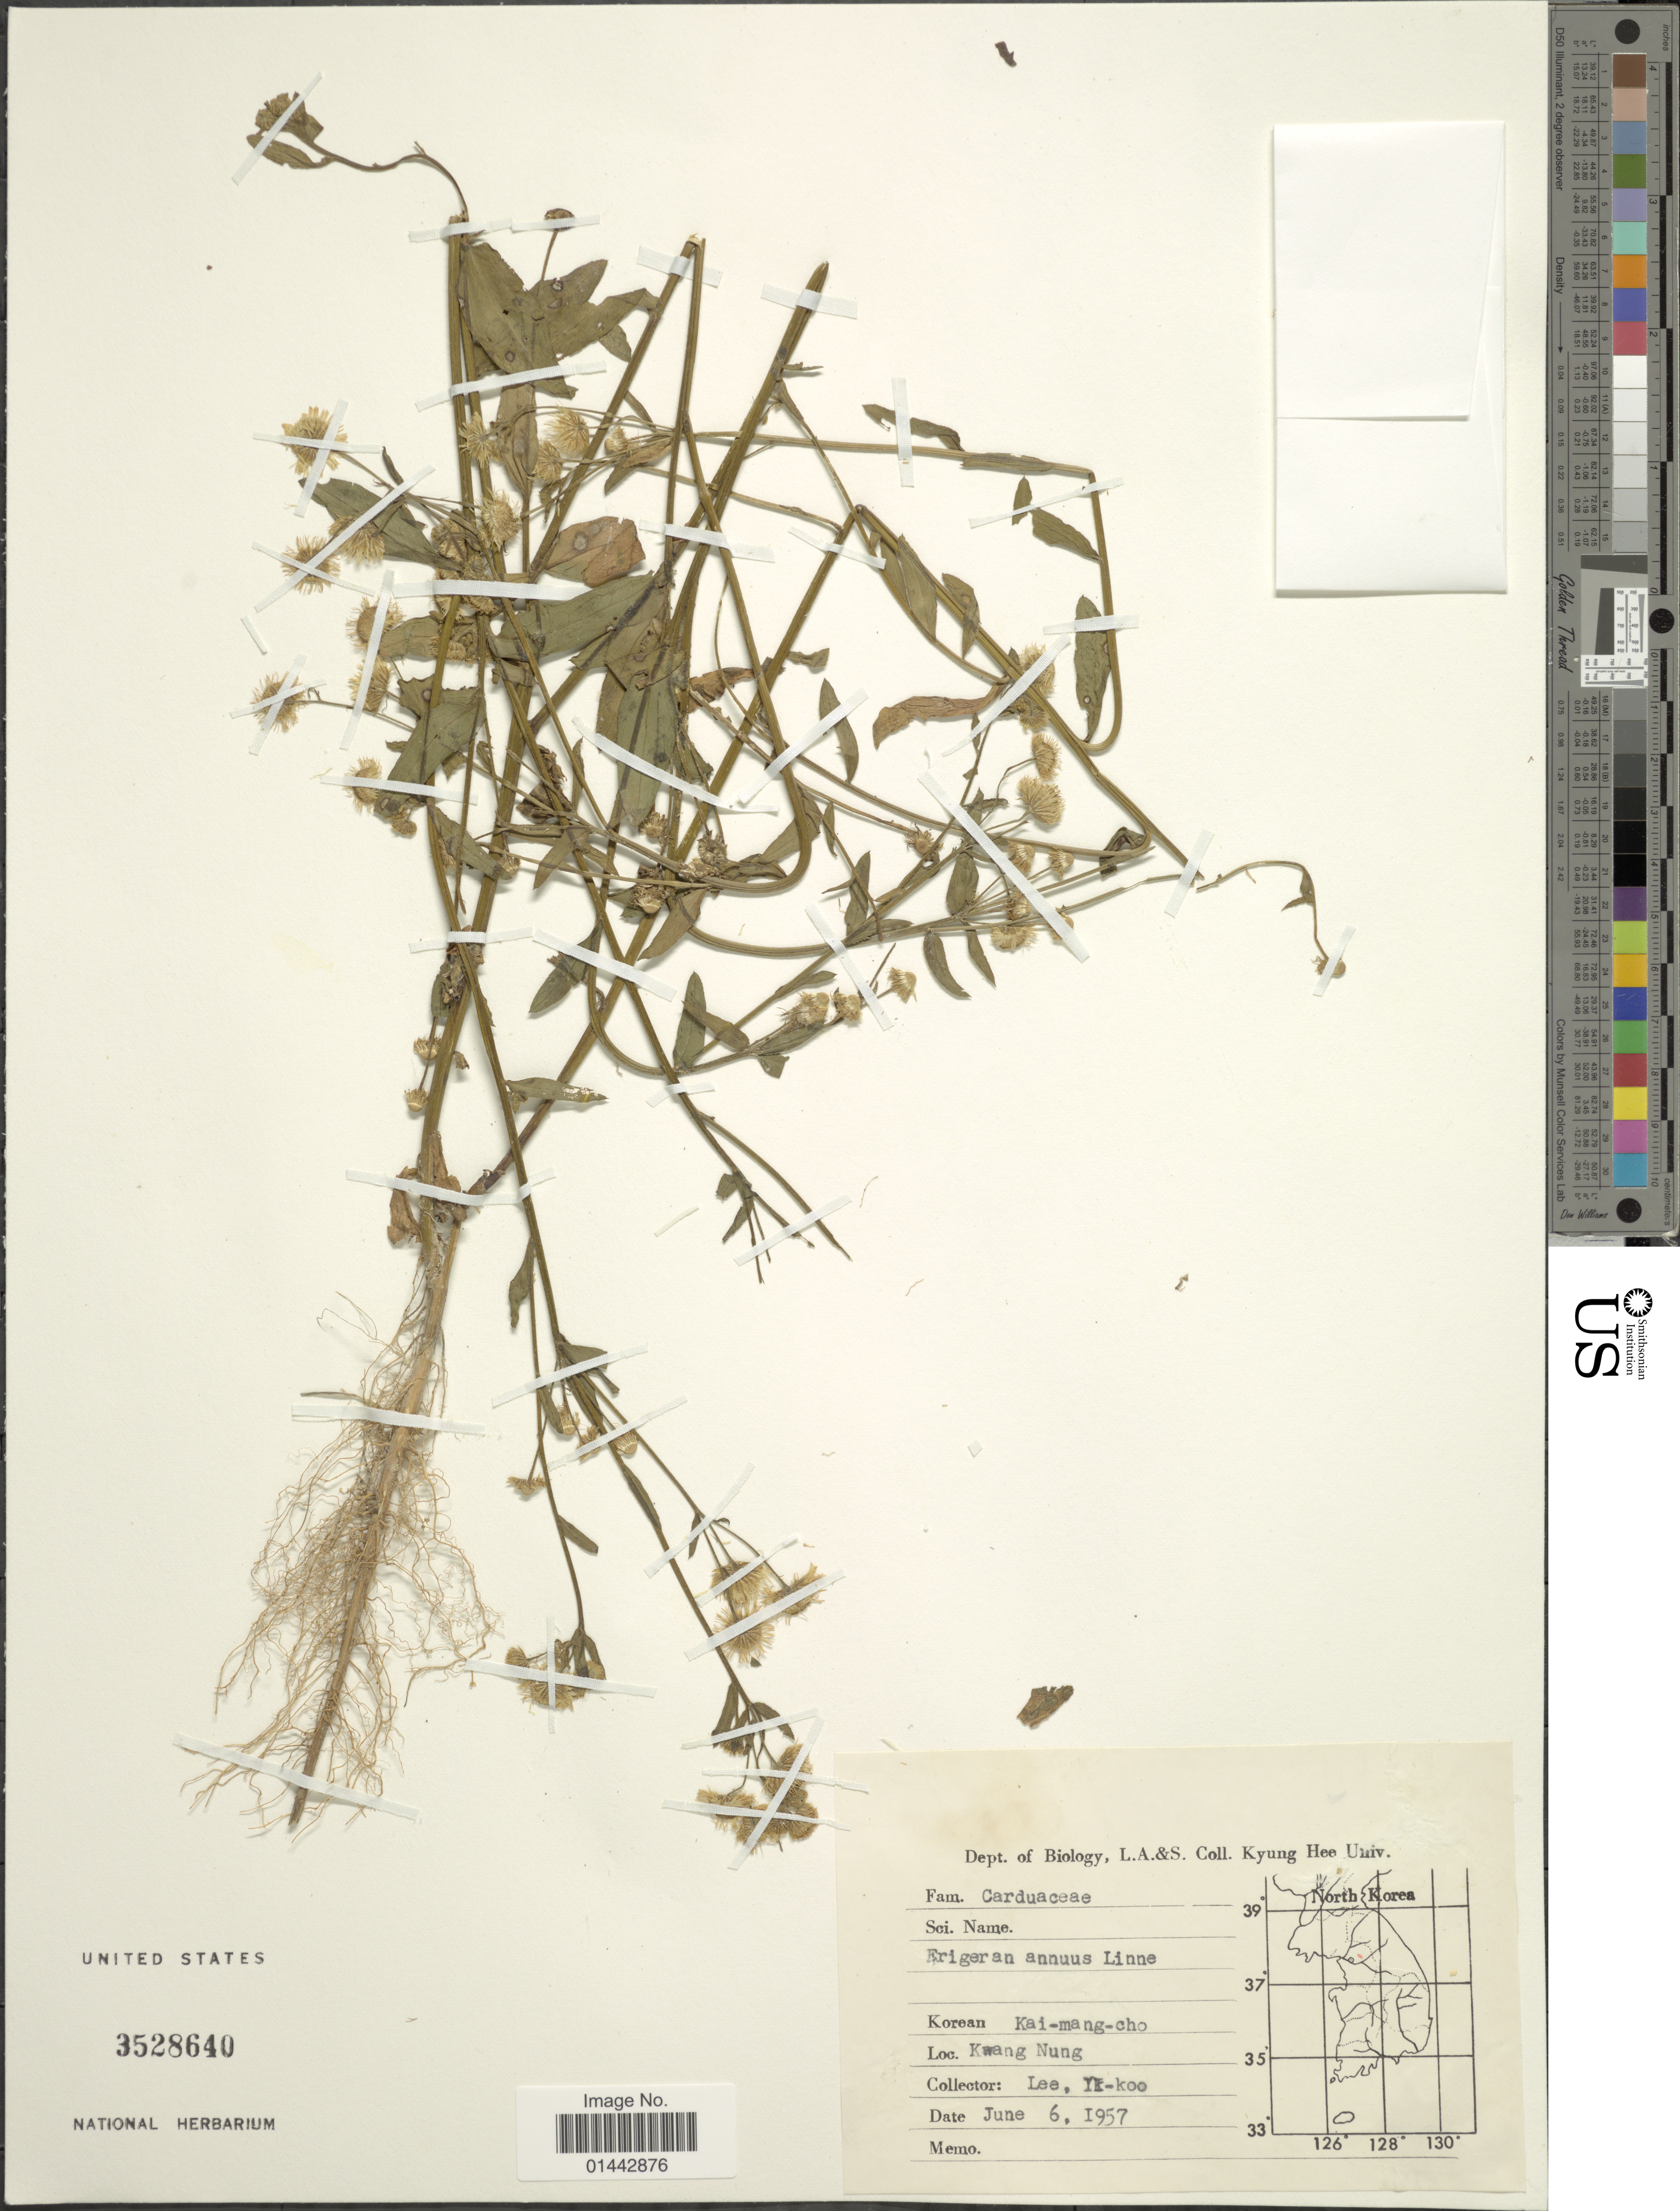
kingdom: Plantae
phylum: Tracheophyta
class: Magnoliopsida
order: Asterales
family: Asteraceae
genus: Erigeron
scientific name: Erigeron annuus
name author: (L.) Pers.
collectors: I. Lee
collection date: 1957-06-06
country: South Korea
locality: Kwang Nung.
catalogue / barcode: US 3528640